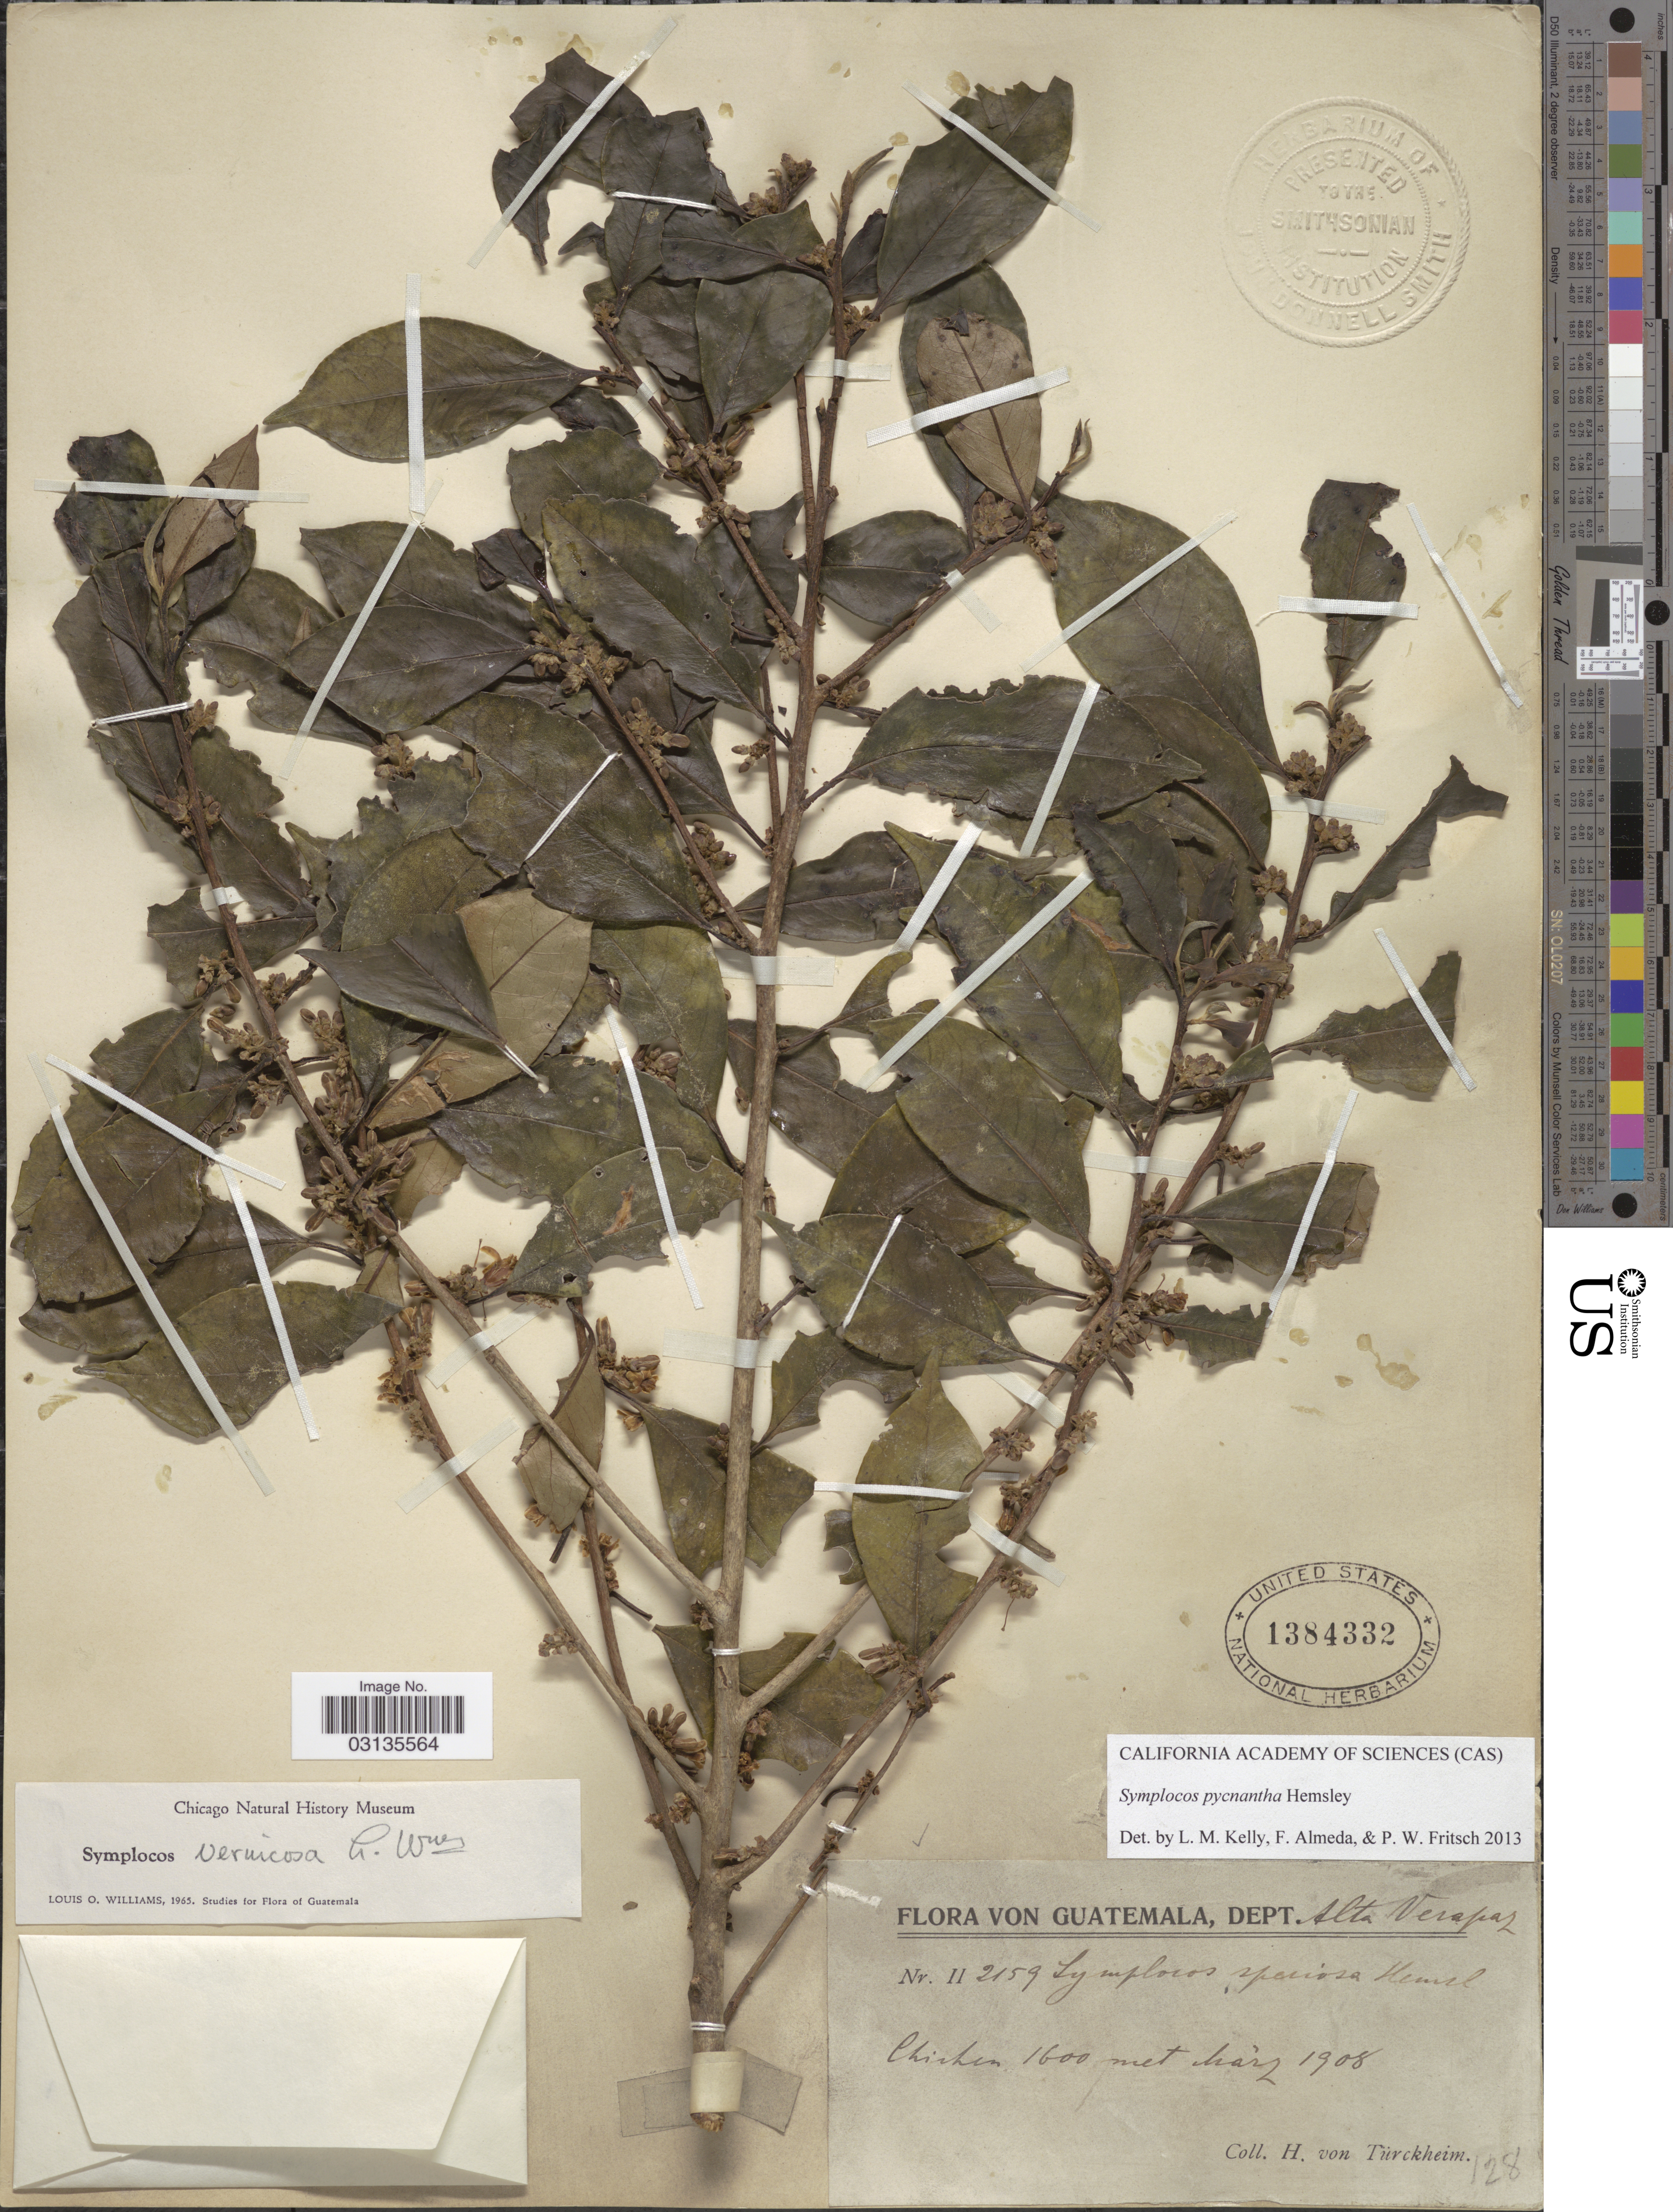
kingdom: Plantae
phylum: Tracheophyta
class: Magnoliopsida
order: Ericales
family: Symplocaceae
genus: Symplocos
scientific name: Symplocos pycnantha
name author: Hemsl.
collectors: H. von Türckheim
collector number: II2159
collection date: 1908-03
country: Guatemala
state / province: Alta Verapaz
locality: Dept. Alta Verapaz. Chichen.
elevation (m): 1600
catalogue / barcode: US 1384332